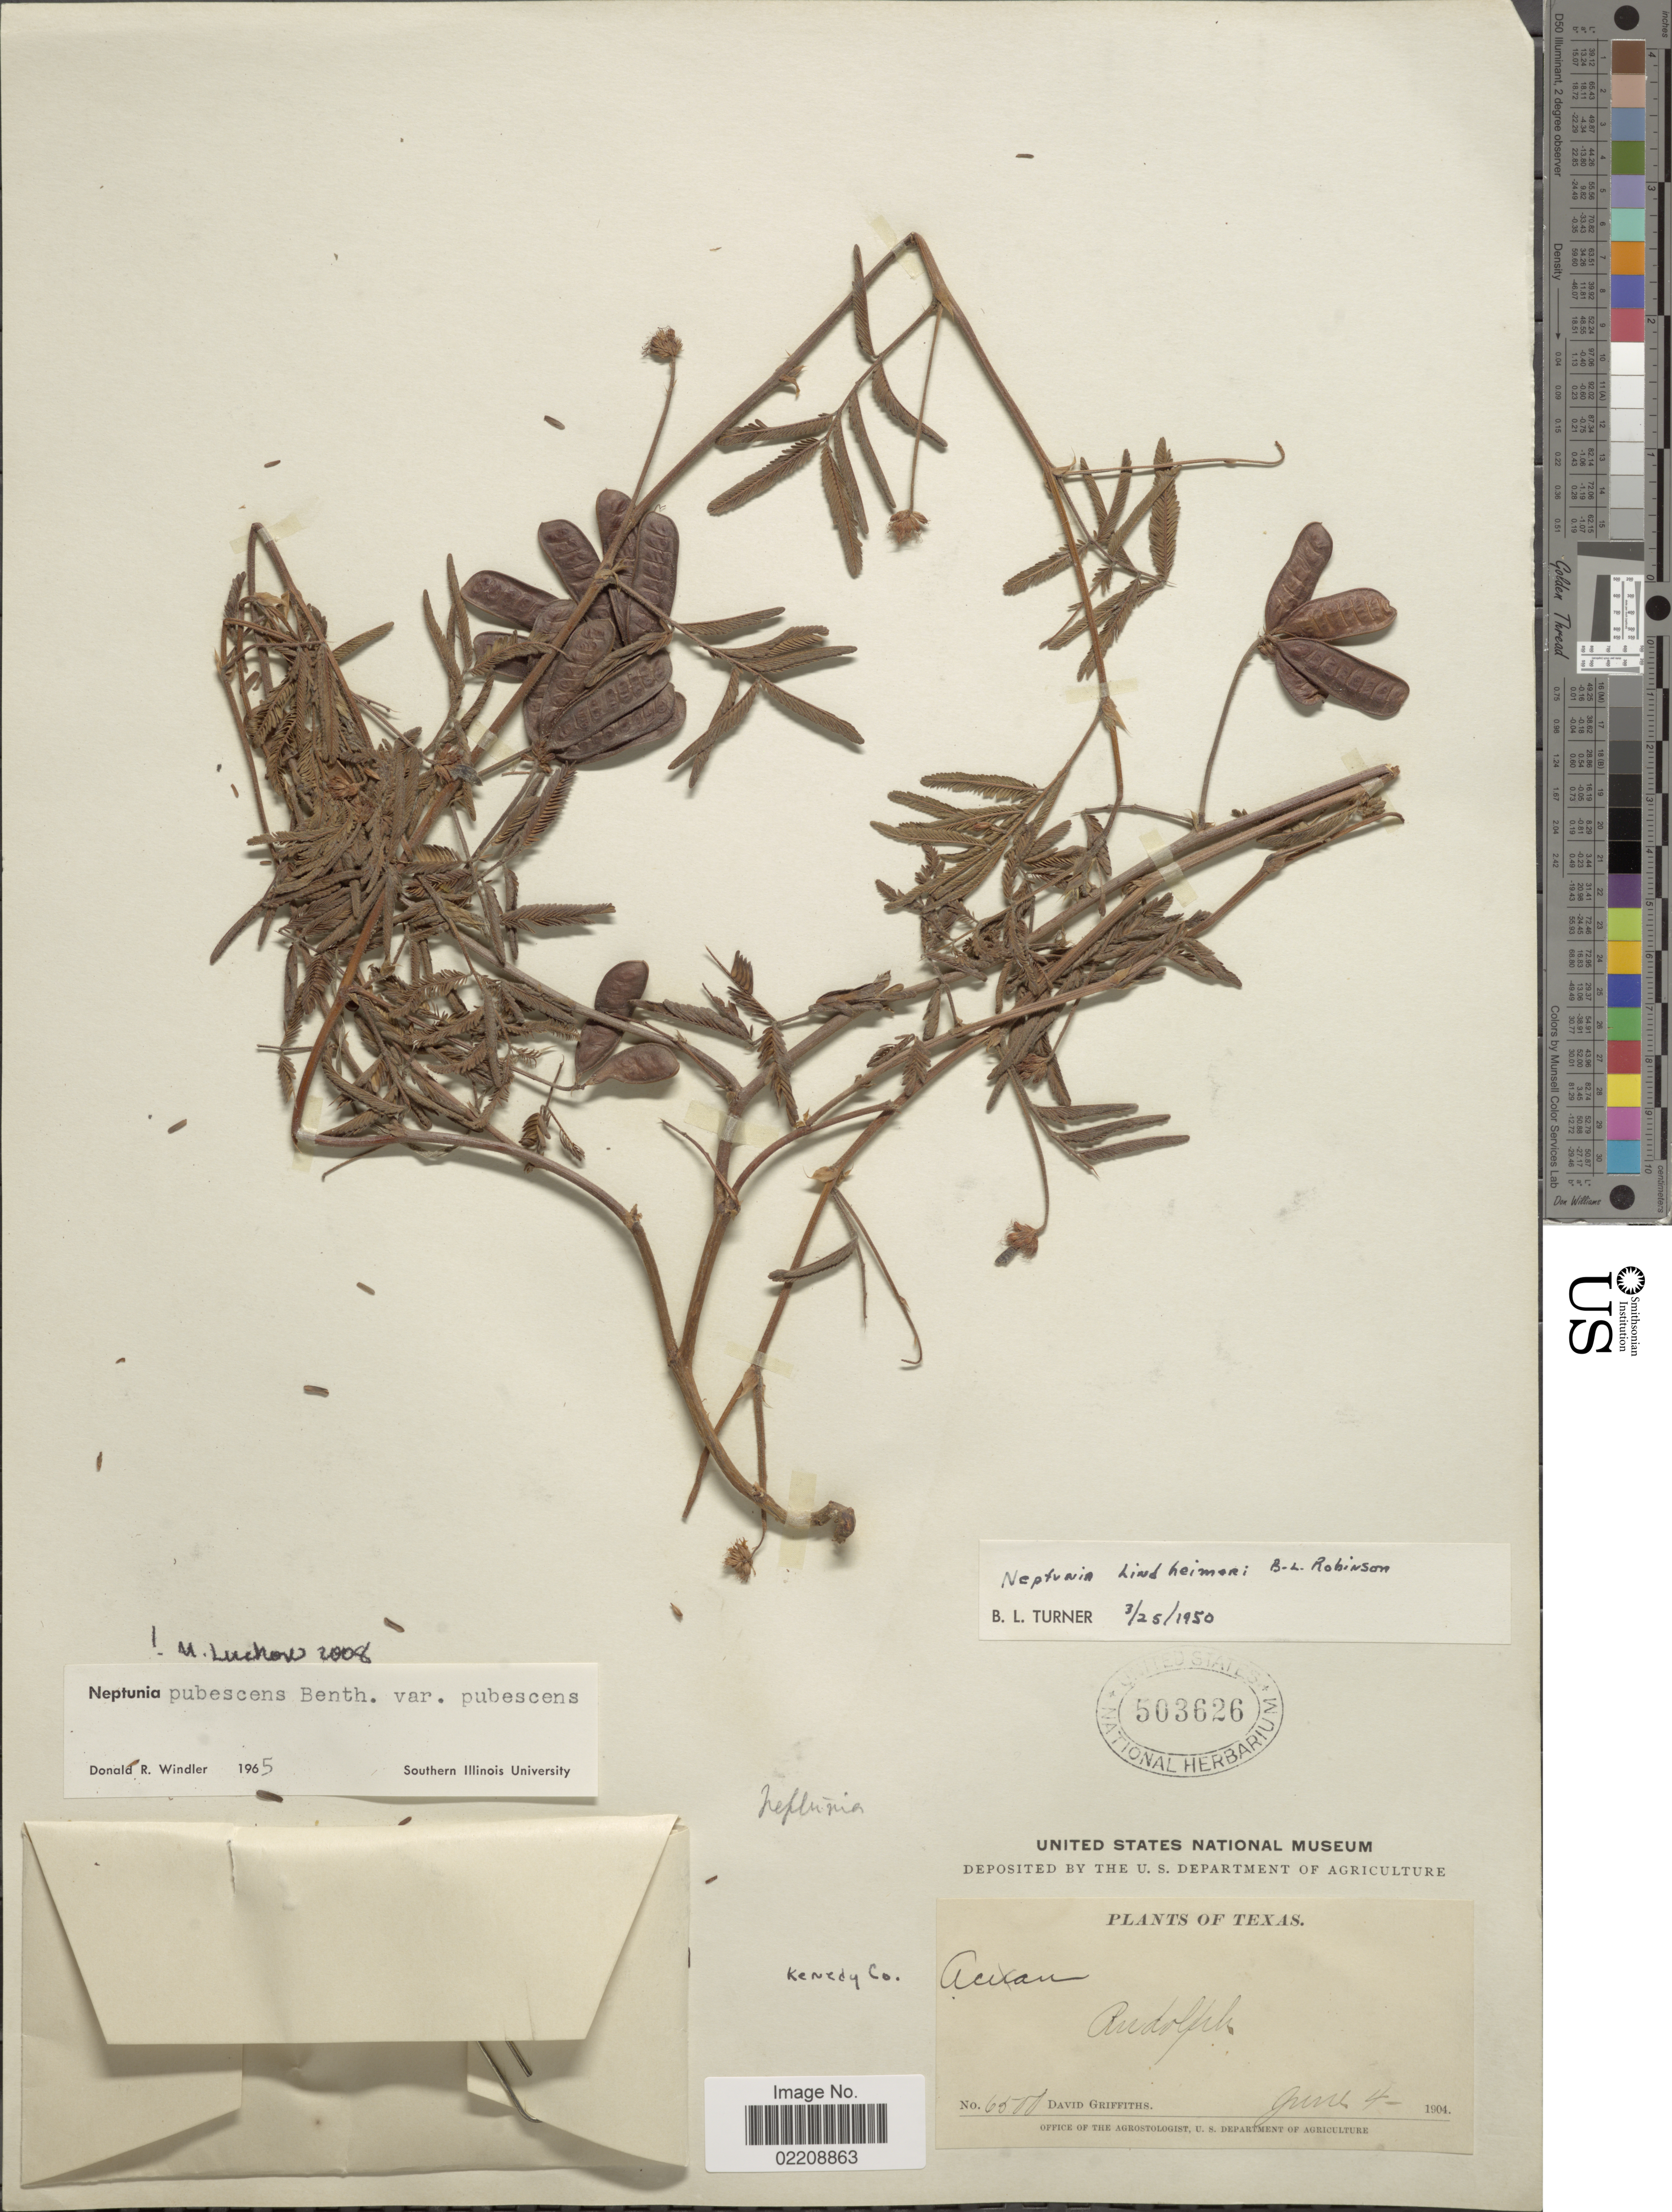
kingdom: Plantae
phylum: Tracheophyta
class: Magnoliopsida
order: Fabales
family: Fabaceae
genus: Neptunia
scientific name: Neptunia pubescens var. pubescens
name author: Benth.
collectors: D. Griffiths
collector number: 6500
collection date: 1904-06-04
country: United States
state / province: Texas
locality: Rudolph, Kenedy Co.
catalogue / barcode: US 503626